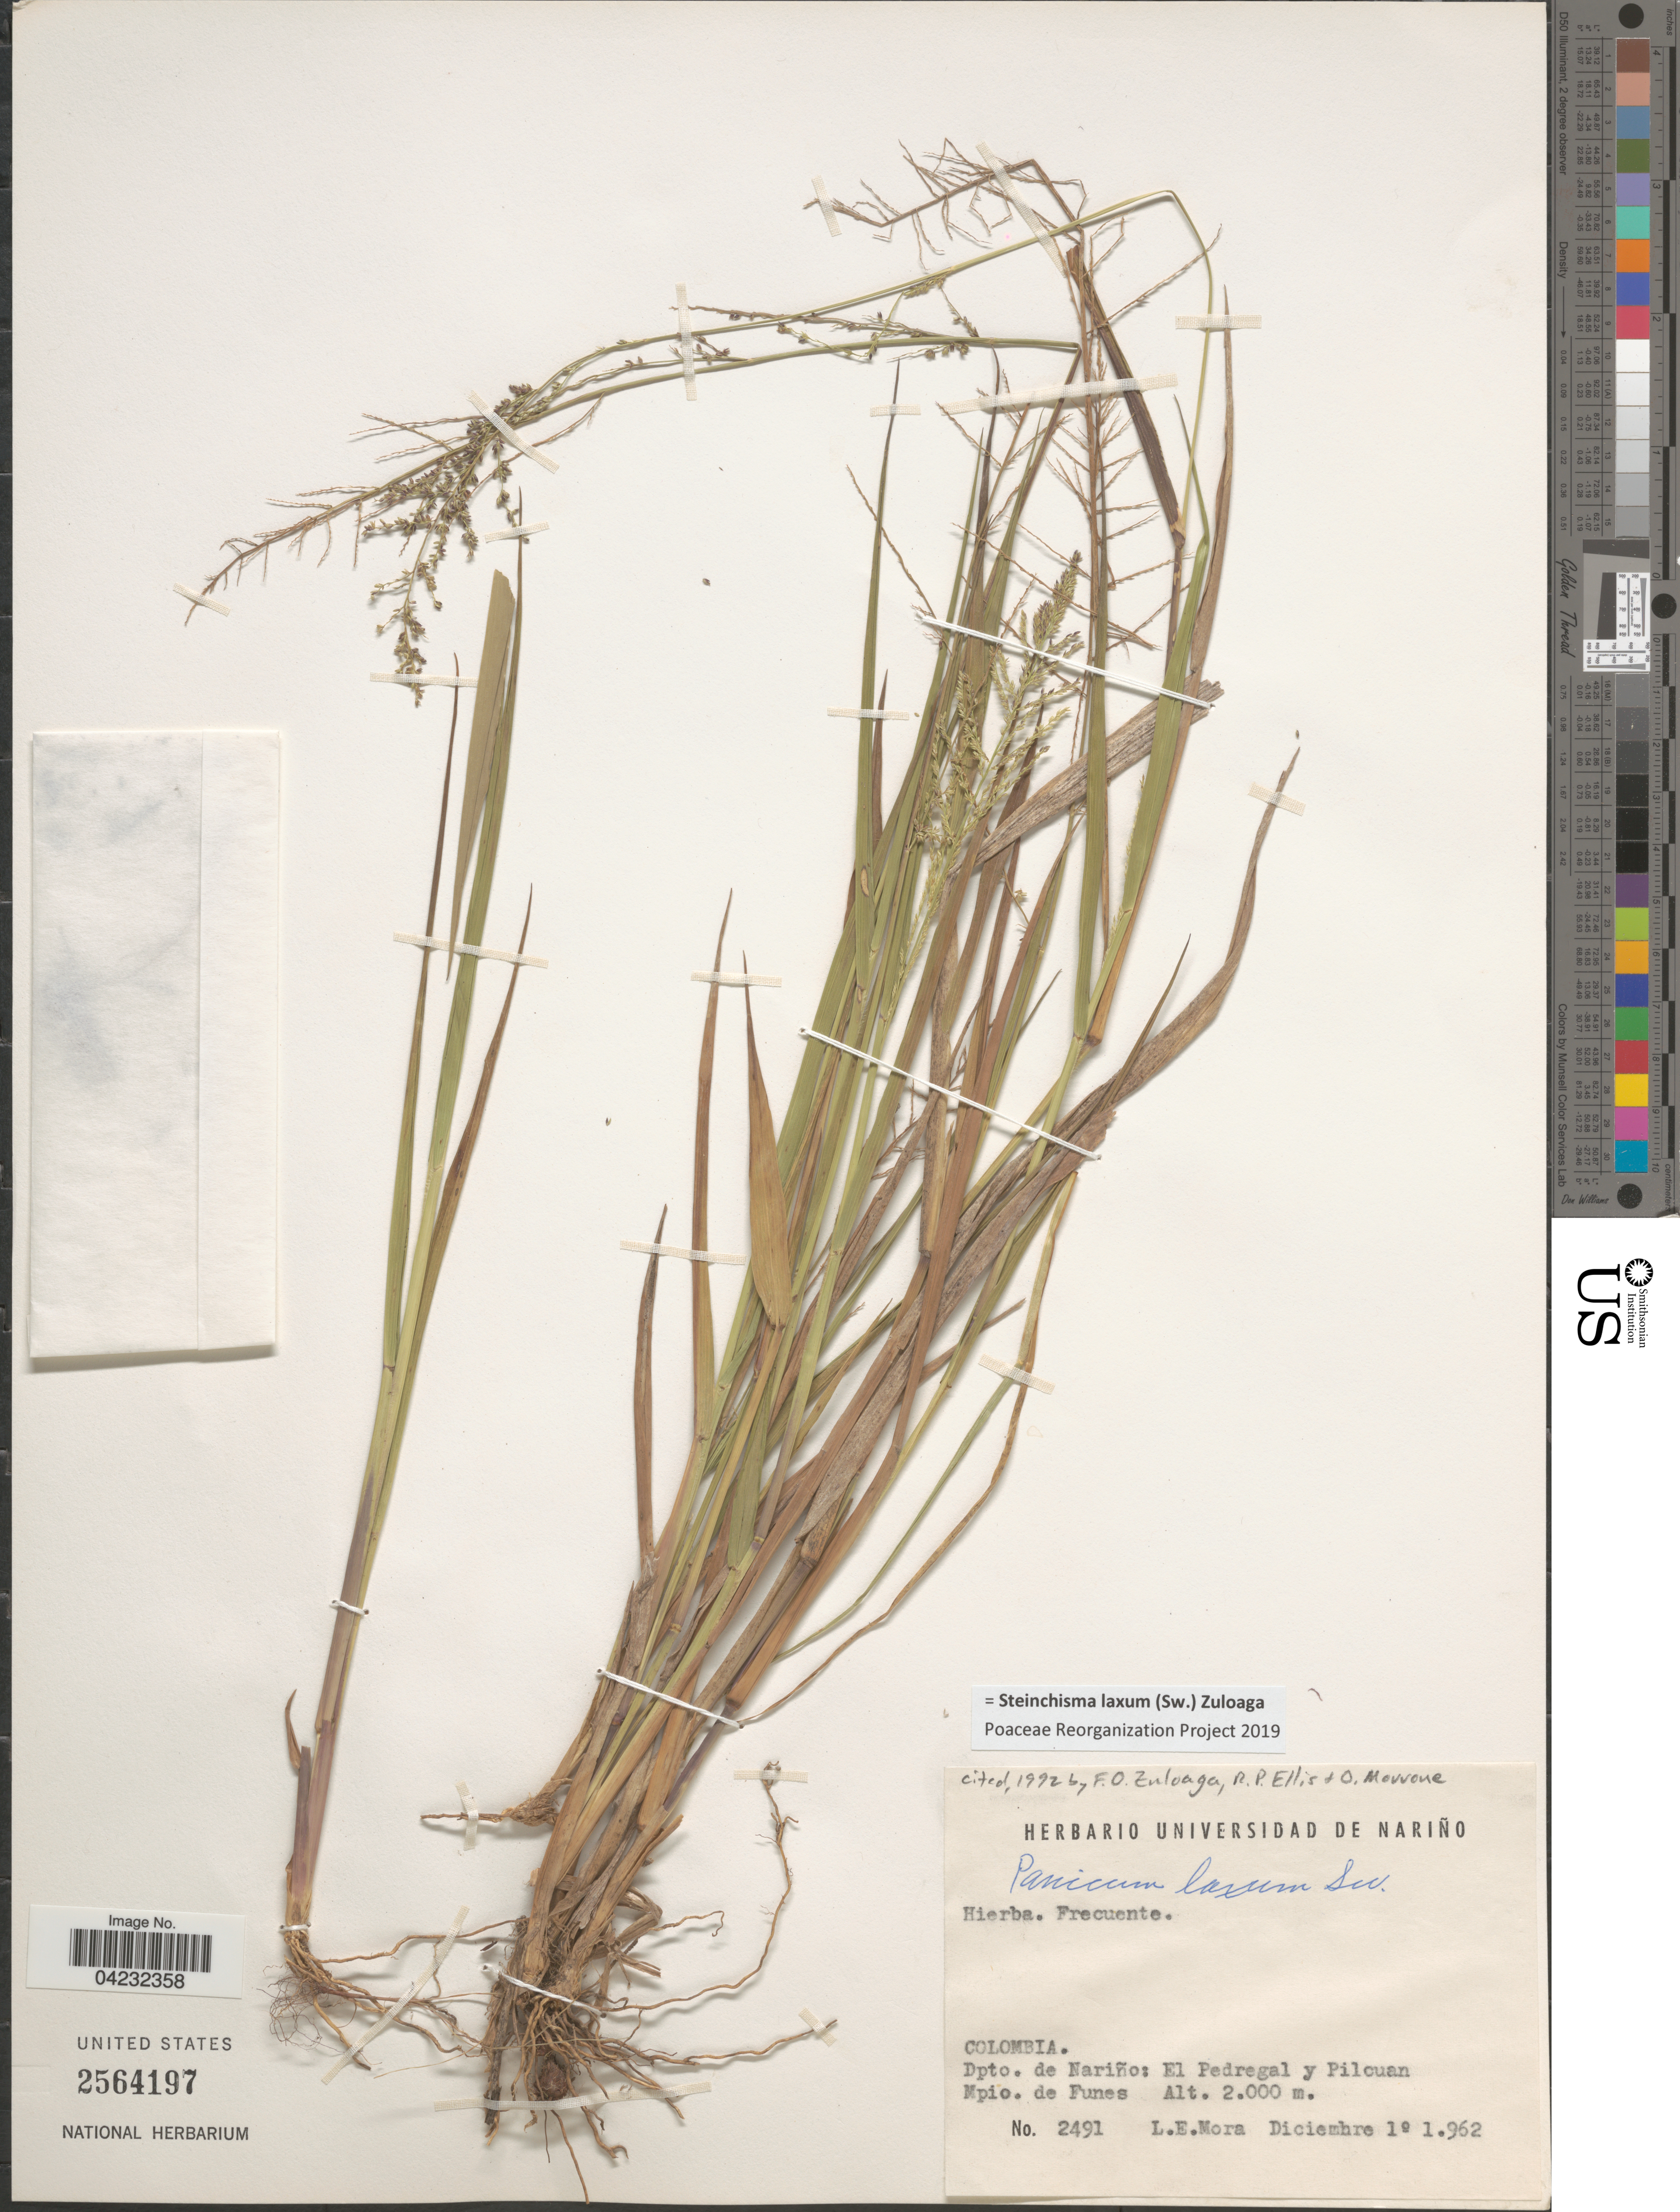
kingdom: Plantae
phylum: Tracheophyta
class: Liliopsida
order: Poales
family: Poaceae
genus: Steinchisma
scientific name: Steinchisma laxum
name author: (Sw.) Zuloaga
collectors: L. Mora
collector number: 2491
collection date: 1962-12-01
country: Colombia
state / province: Nariño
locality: Dpto. de Nariño: El Pedregal y Pilcuan Mpio. de Funes.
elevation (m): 2000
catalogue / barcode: US 2564197